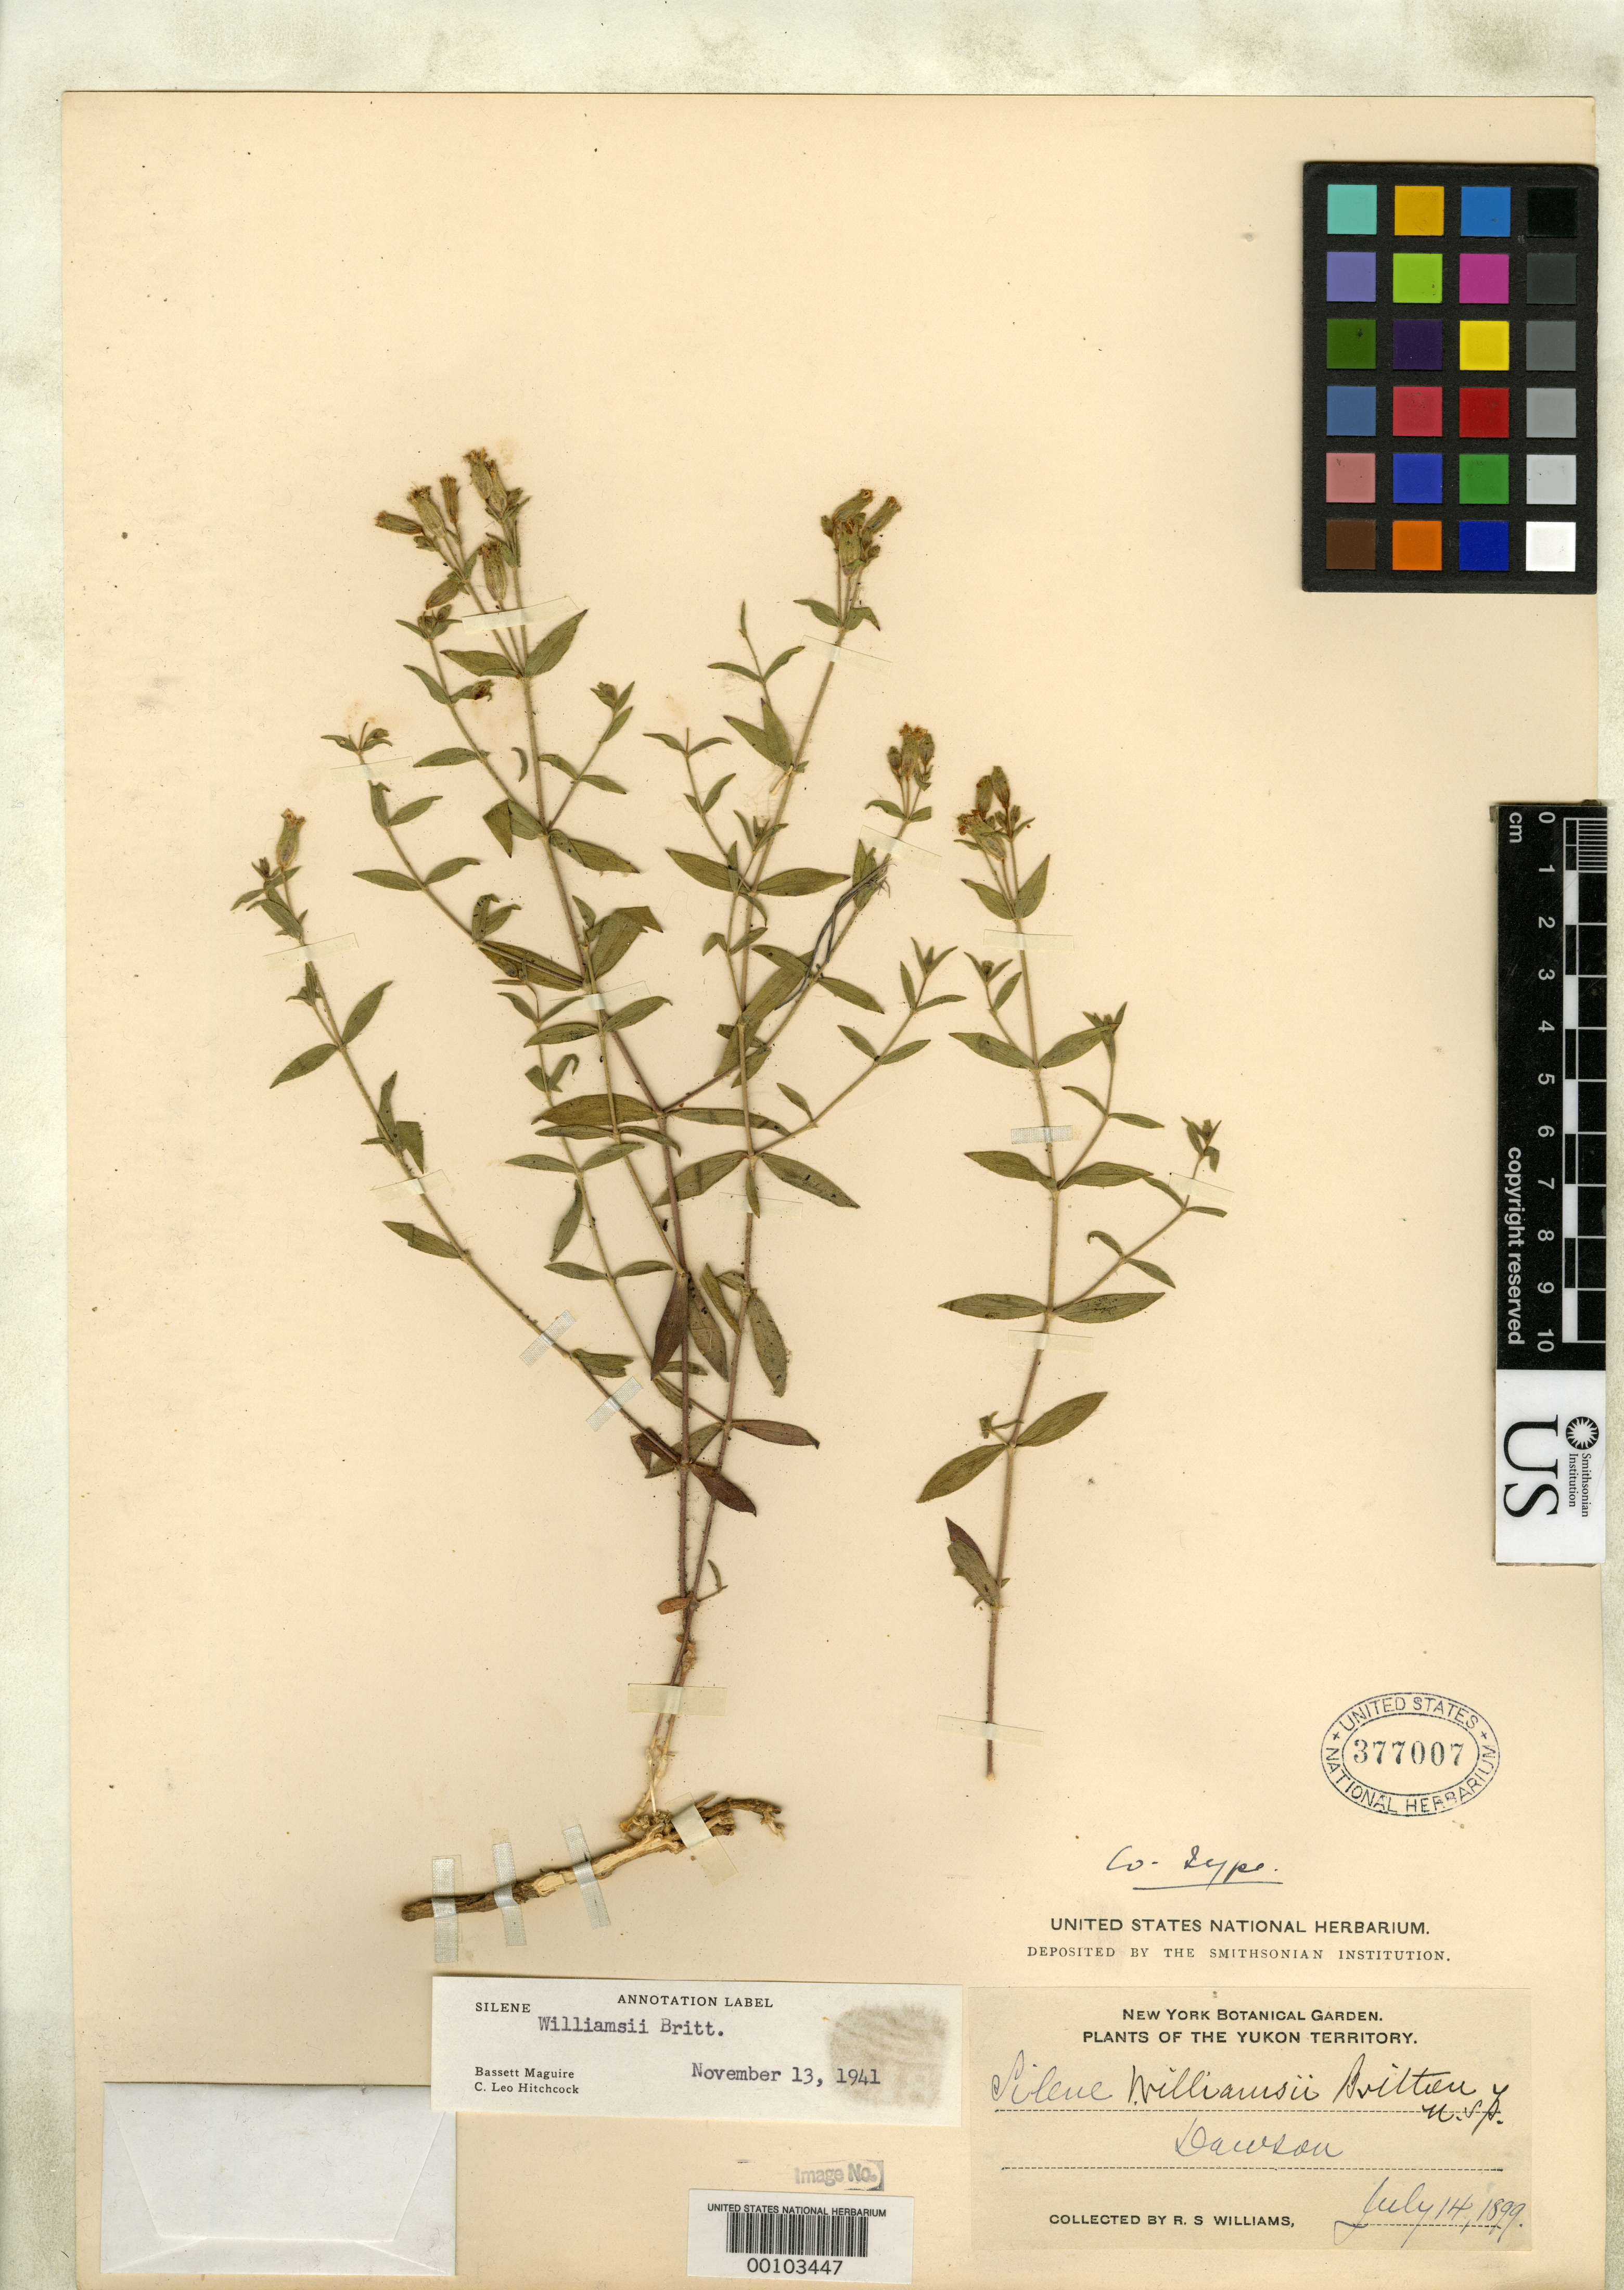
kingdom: Plantae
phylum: Tracheophyta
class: Magnoliopsida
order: Caryophyllales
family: Caryophyllaceae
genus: Silene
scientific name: Silene williamsii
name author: Britton in Britton & Rydb.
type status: Holotype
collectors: R. S. Williams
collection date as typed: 14 Jul 1899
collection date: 1899-07-14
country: Canada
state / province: Yukon Territory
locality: Dawson.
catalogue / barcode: US 377007